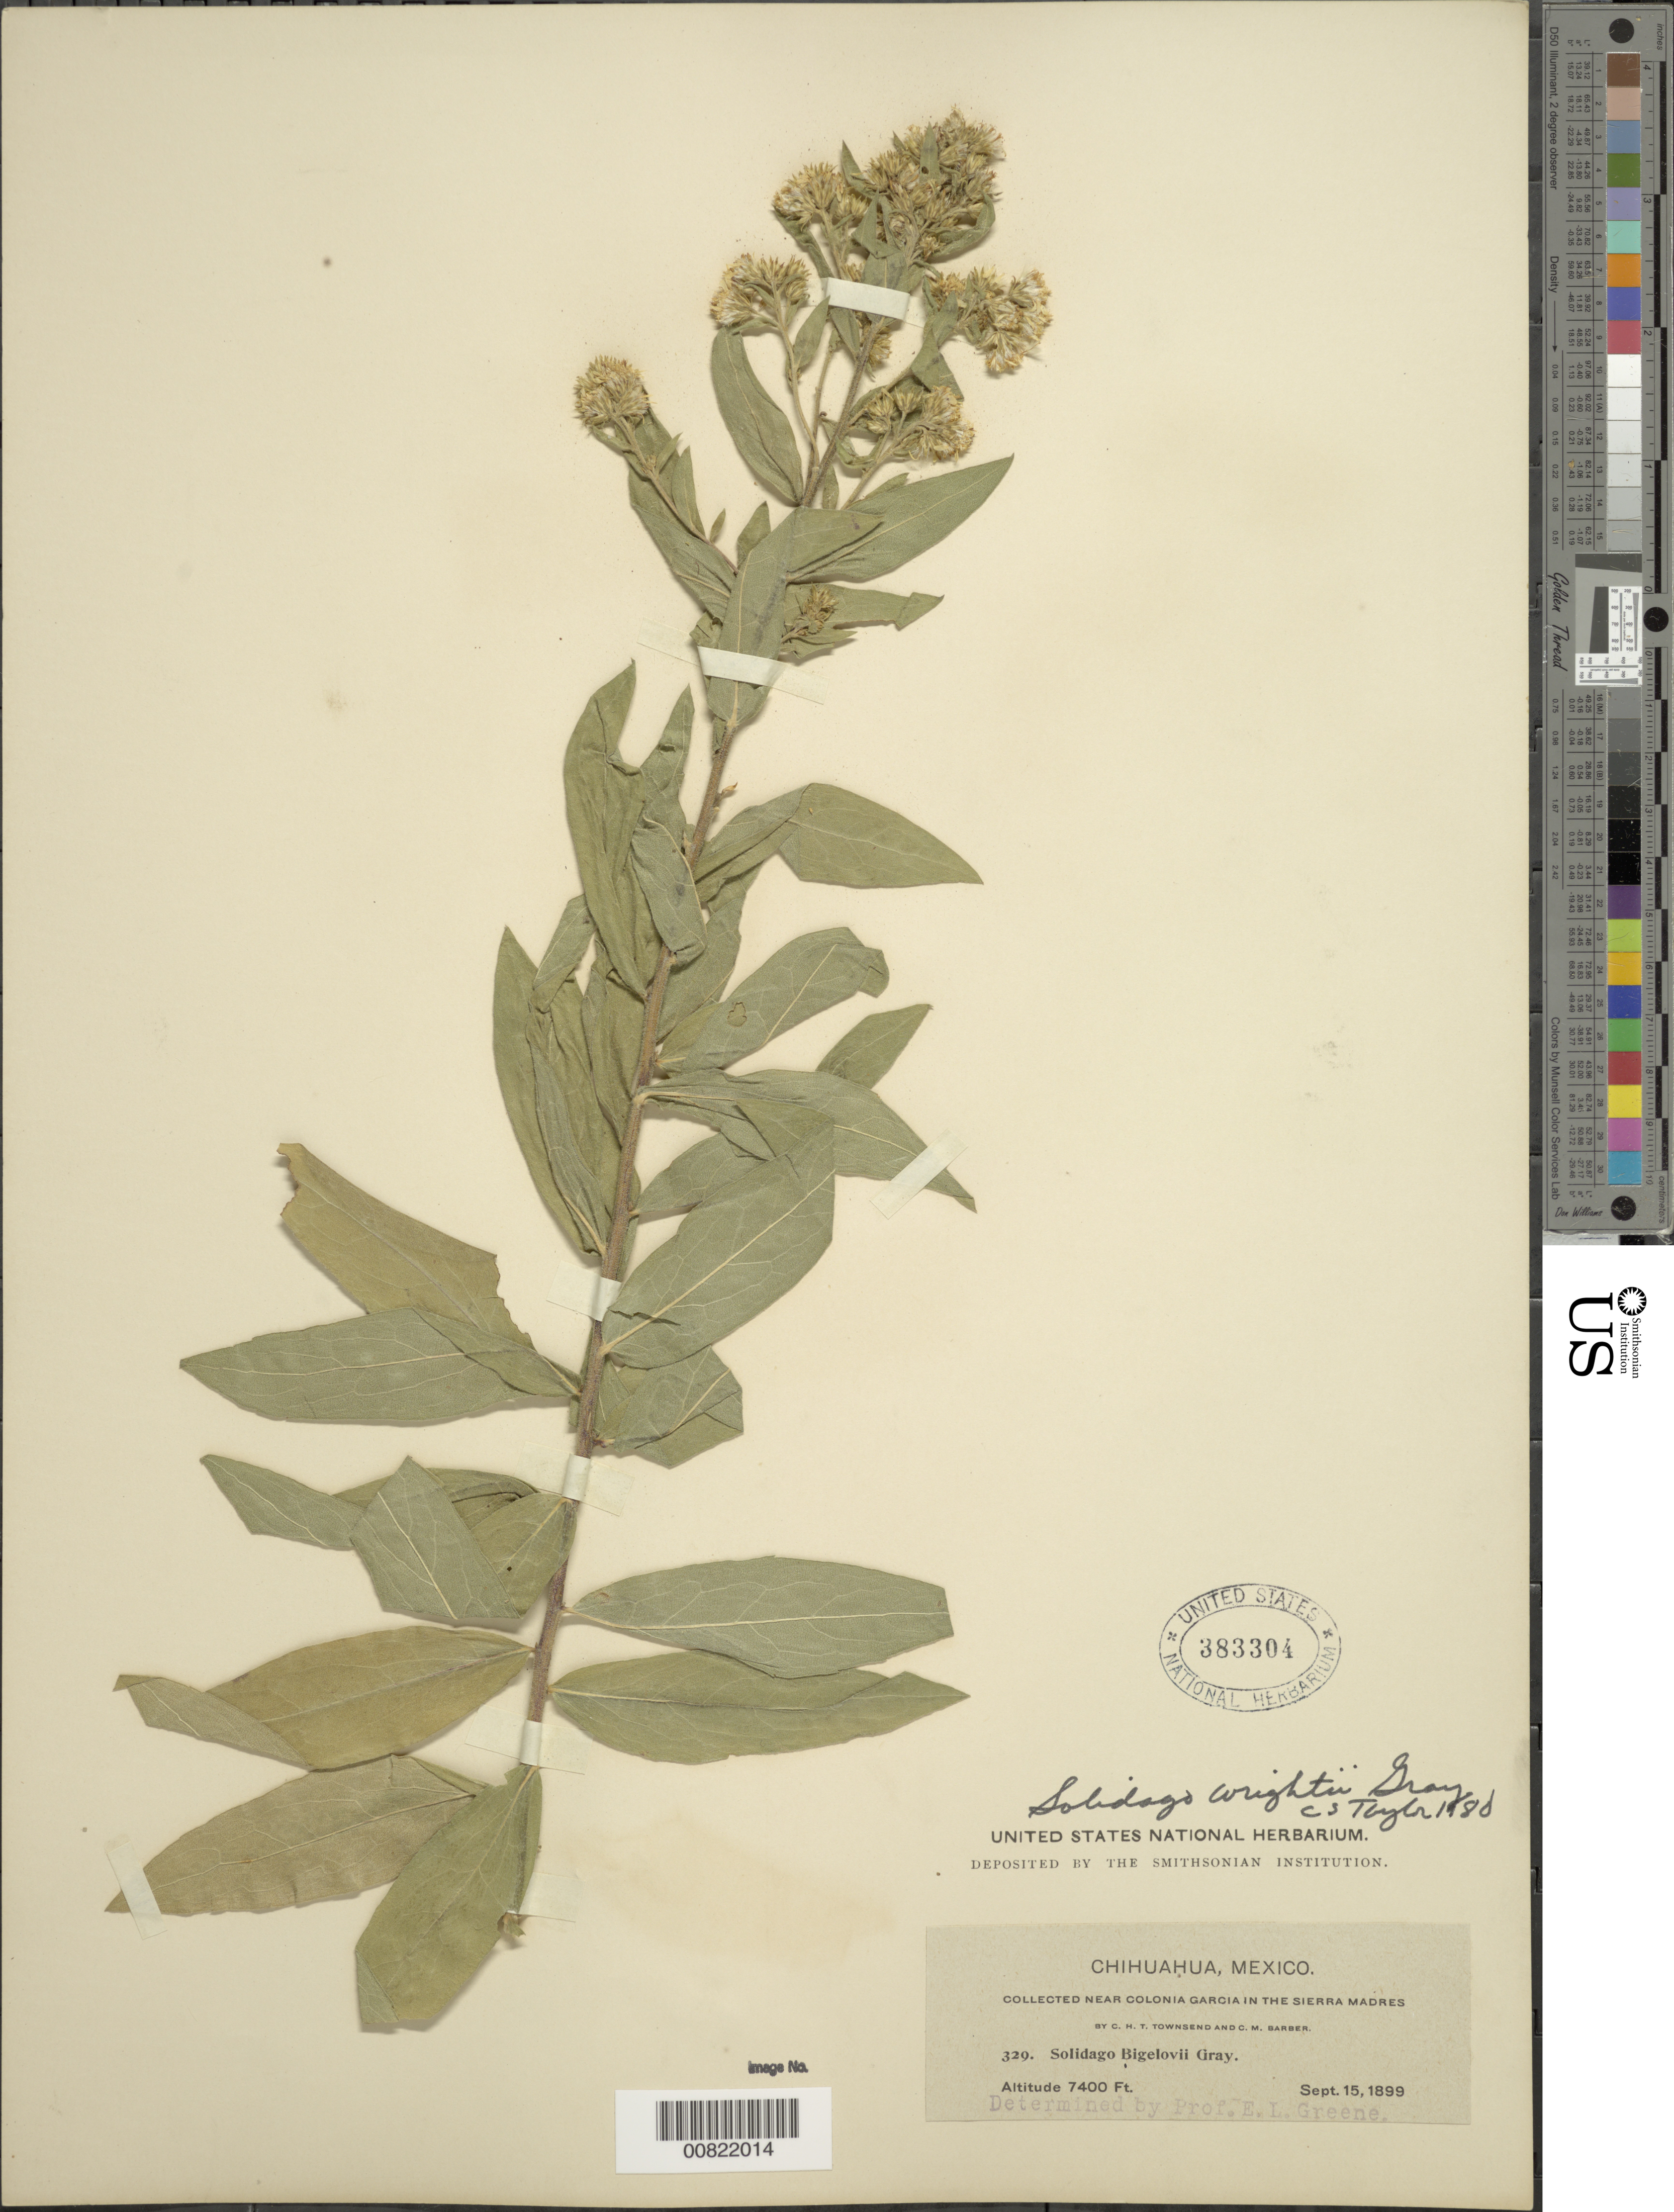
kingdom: Plantae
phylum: Tracheophyta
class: Magnoliopsida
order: Asterales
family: Asteraceae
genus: Solidago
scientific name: Solidago wrightii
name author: A. Gray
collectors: C. H. T. Townsend & C. Barber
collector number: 329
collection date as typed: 15 Sep 1899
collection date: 1899-09-15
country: Mexico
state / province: Chihuahua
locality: Near Colonia García in the Sierra Madre.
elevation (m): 2256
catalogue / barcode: US 383304